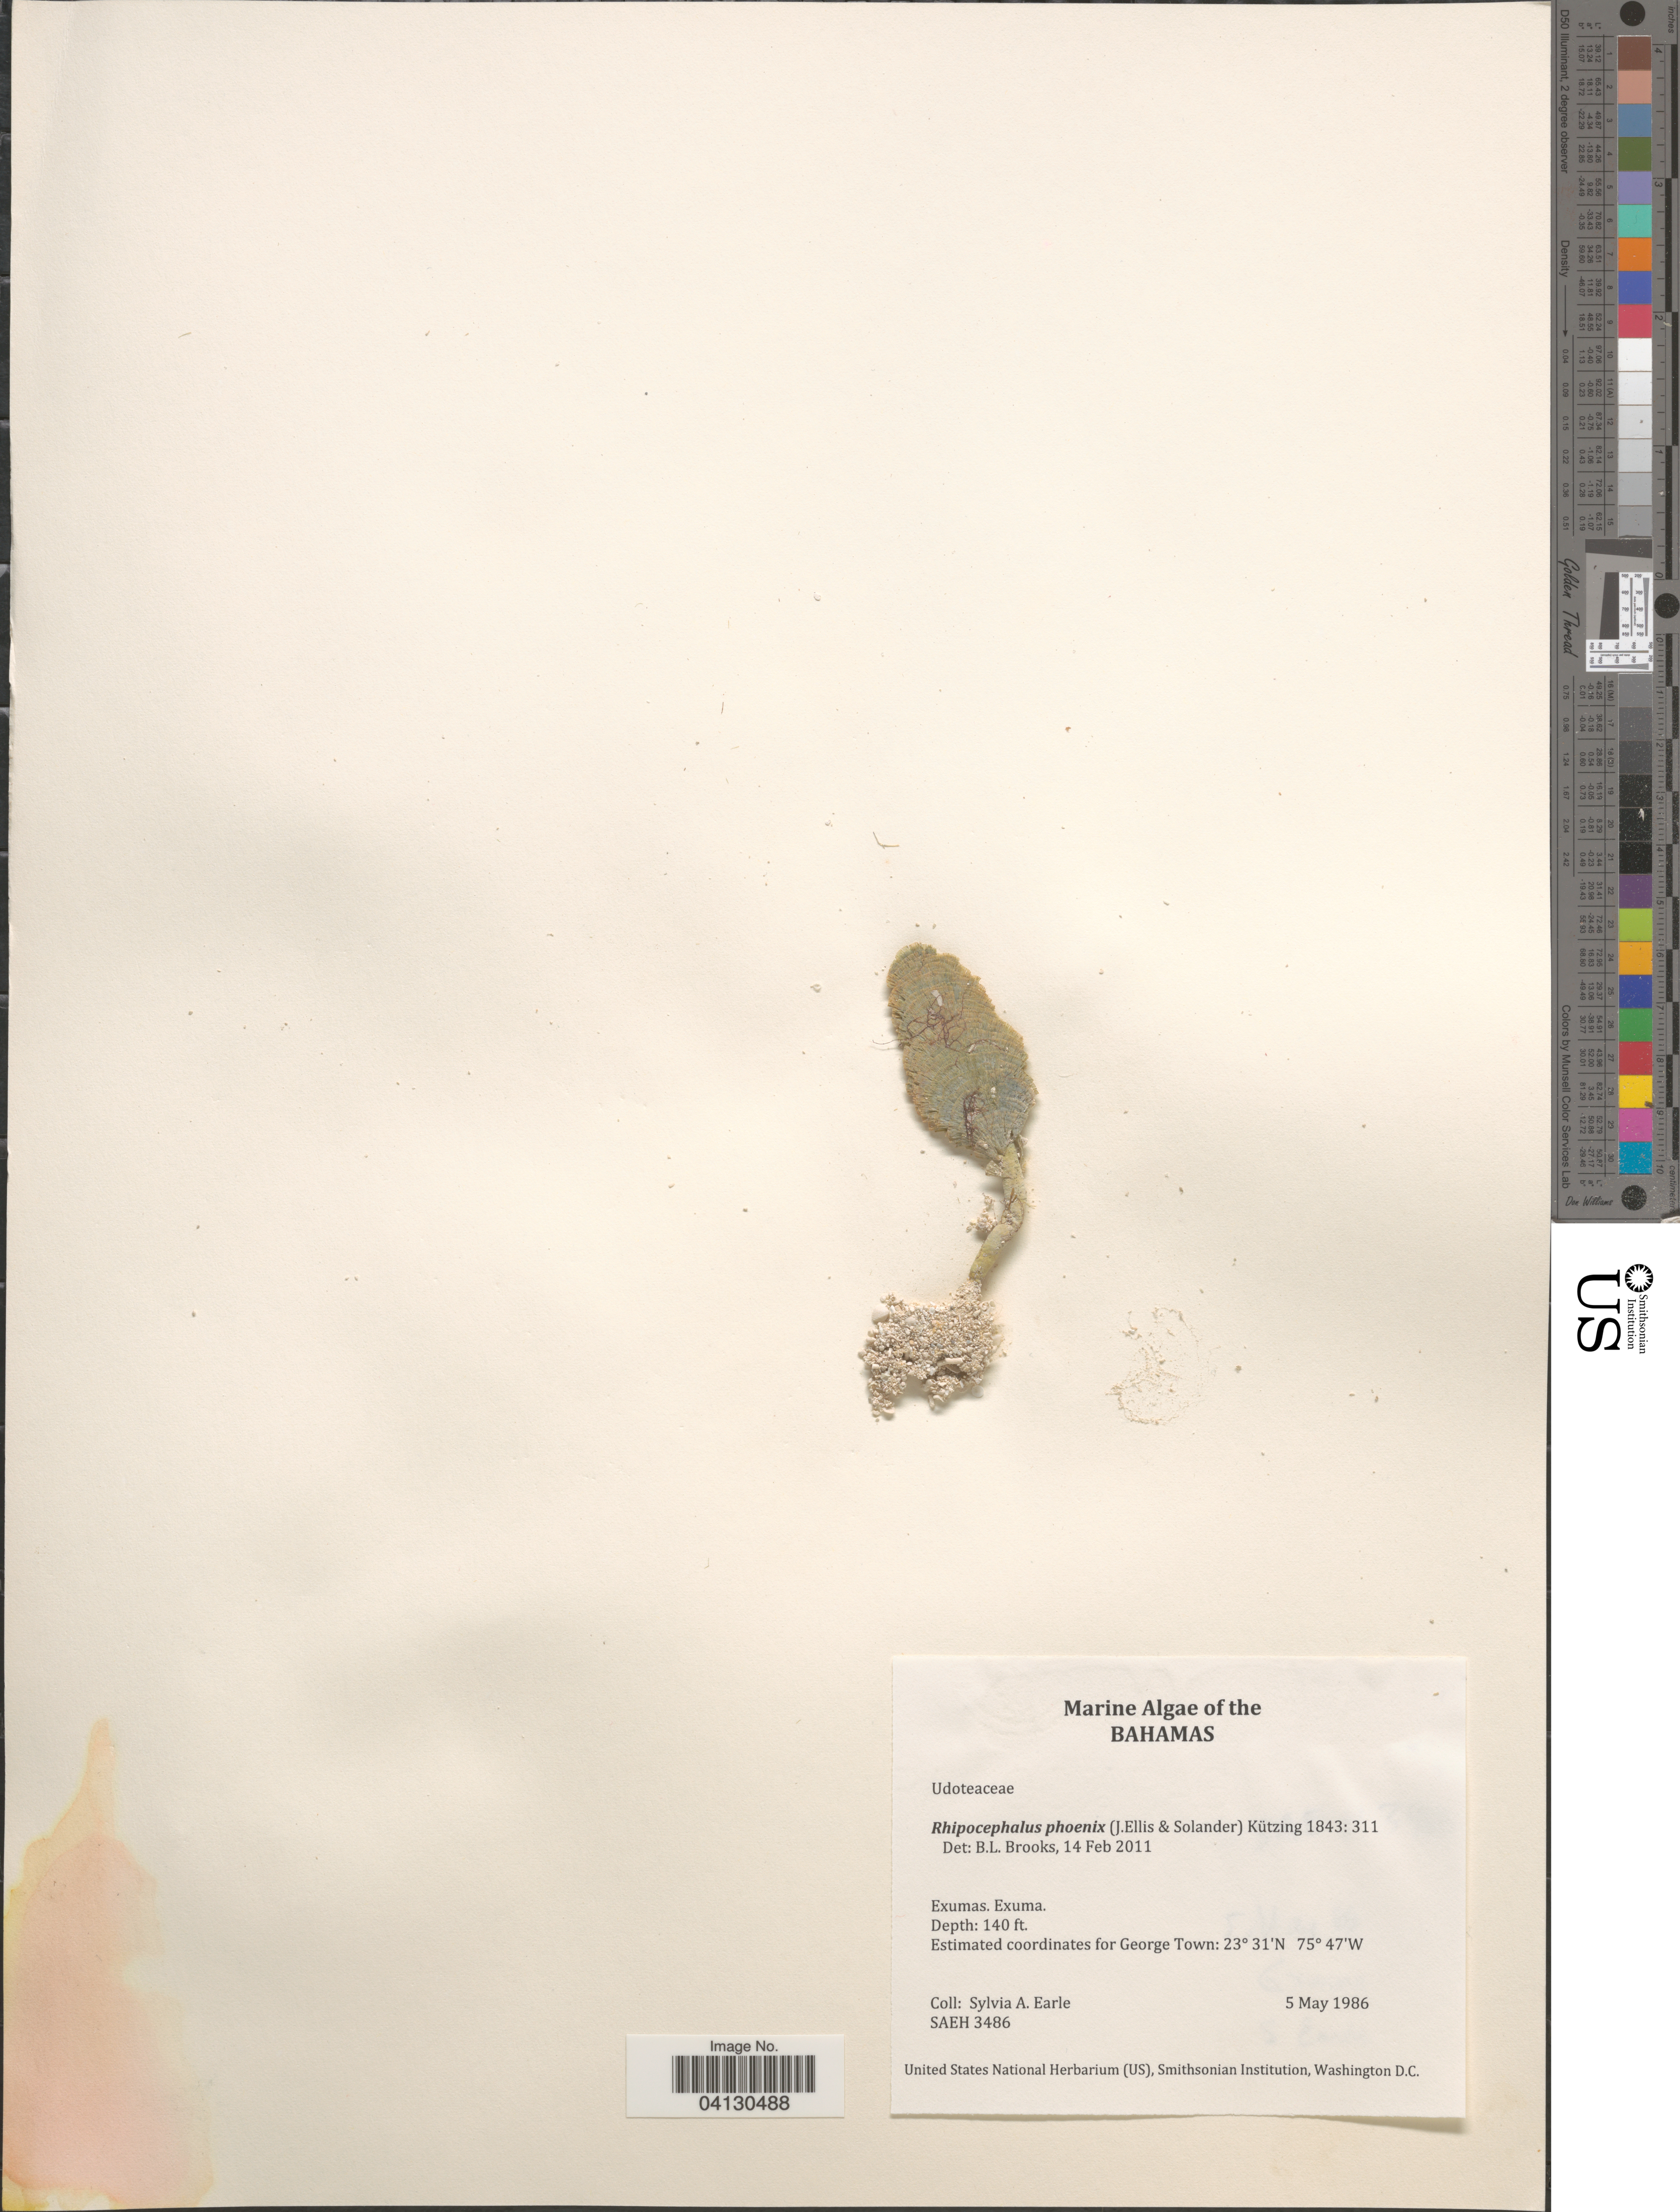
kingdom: Plantae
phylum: Chlorophyta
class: Ulvophyceae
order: Bryopsidales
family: Udoteaceae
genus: Rhipocephalus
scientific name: Rhipocephalus phoenix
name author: (J. Ellis & Sol.) Kütz.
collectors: S. A. Earle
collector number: SAEH3486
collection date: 1986-05-05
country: Bahamas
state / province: Exuma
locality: Exumas.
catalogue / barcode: US 329147